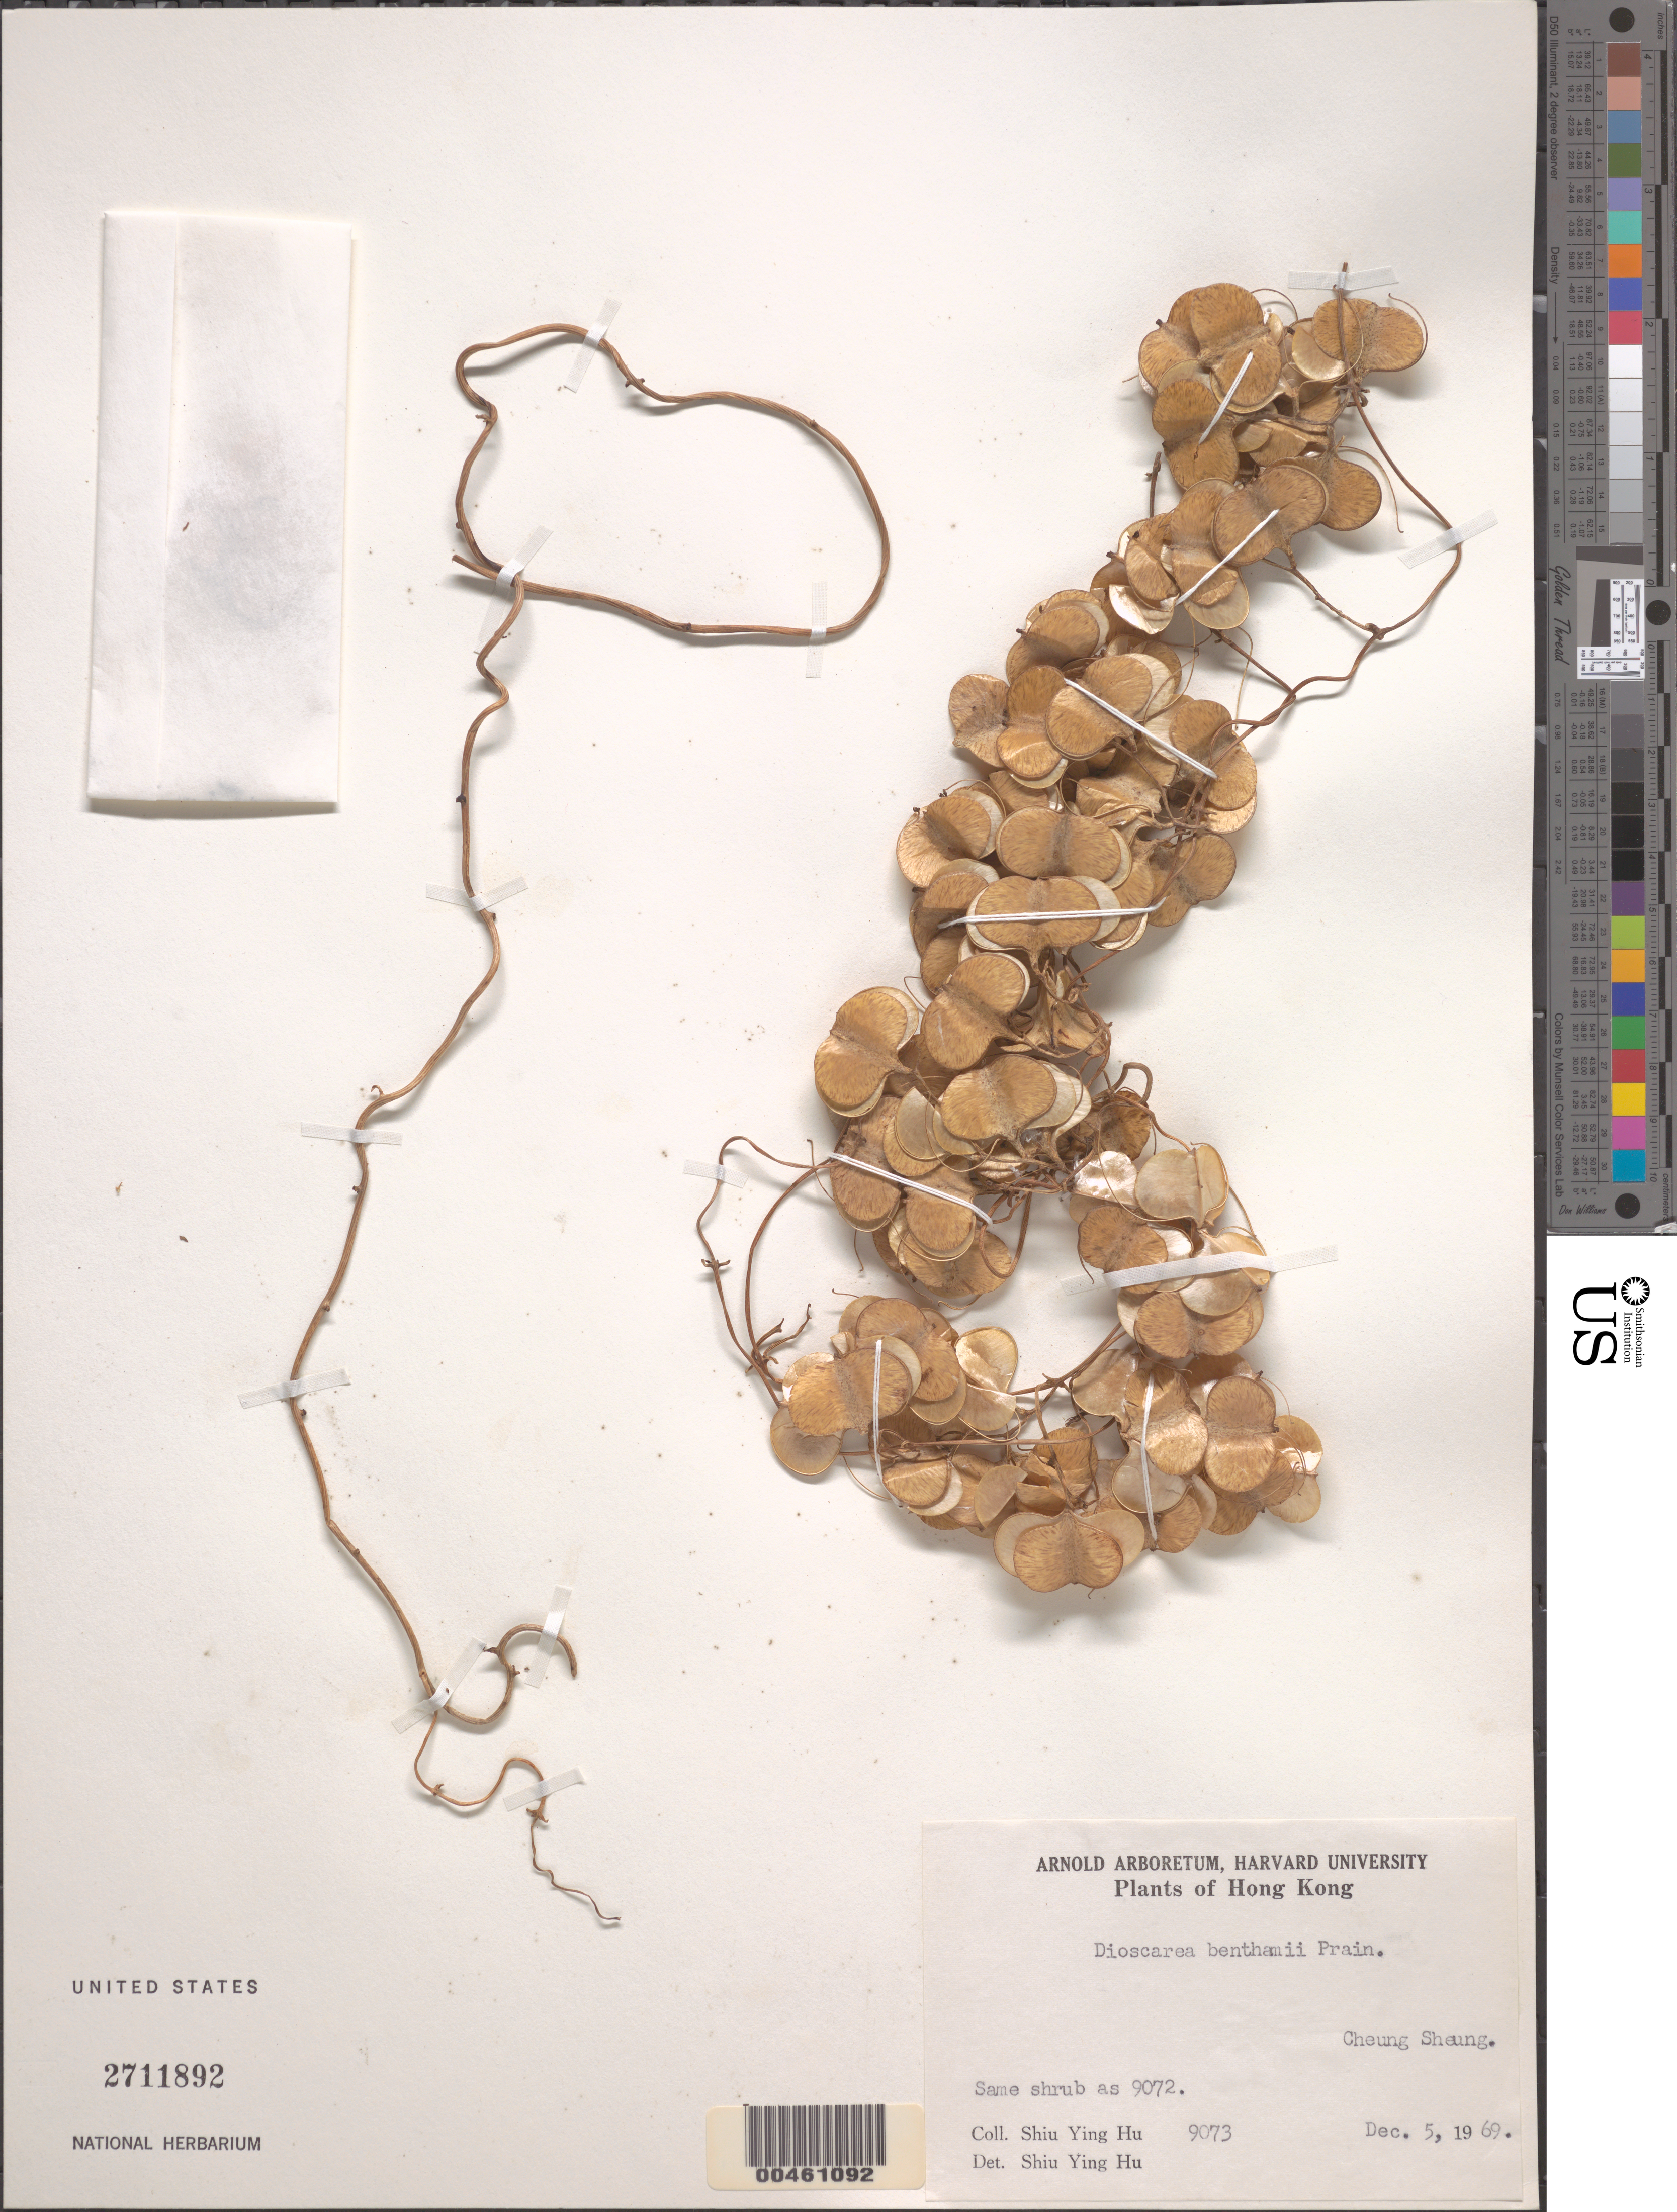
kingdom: Plantae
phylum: Tracheophyta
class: Liliopsida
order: Dioscoreales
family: Dioscoreaceae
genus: Dioscorea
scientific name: Dioscorea benthamii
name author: Prain & Burkill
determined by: Hu, S. Y.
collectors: S. Y. Hu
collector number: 9073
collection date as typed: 05 Dec 1969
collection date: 1969-12-05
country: China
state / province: Hong Kong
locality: Cheung Sheung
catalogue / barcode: US 2711892